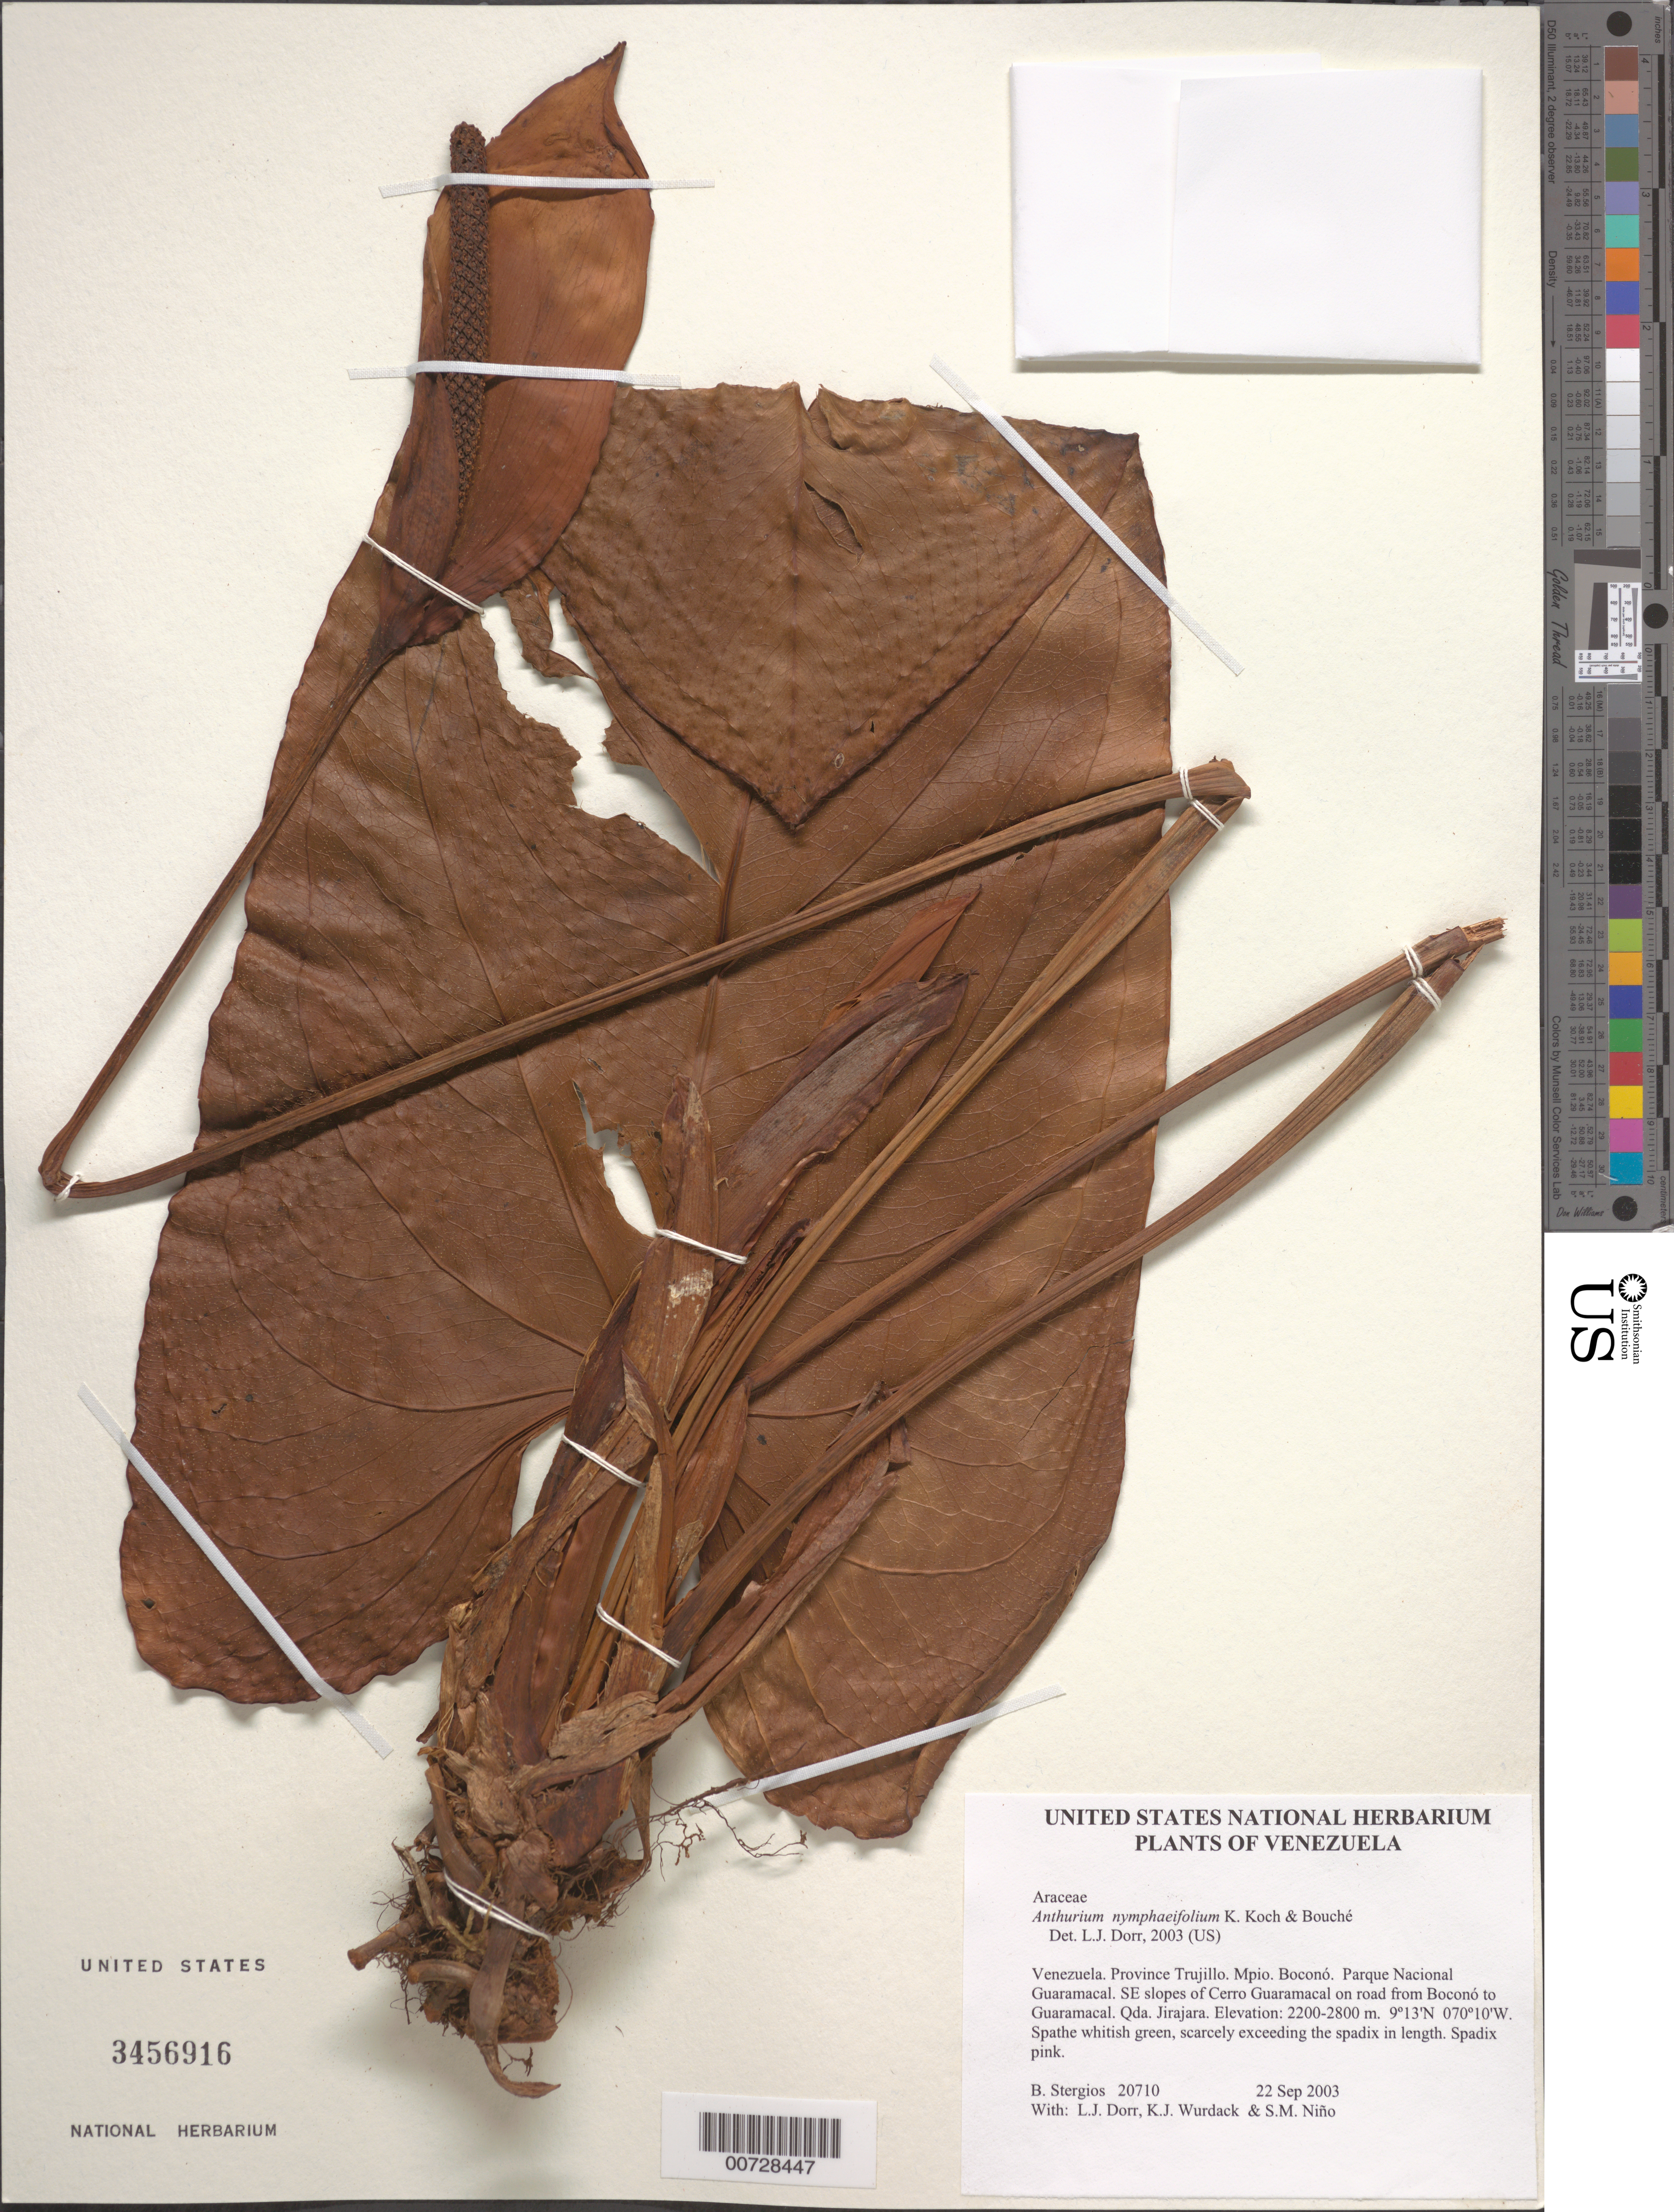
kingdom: Plantae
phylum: Tracheophyta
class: Liliopsida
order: Alismatales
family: Araceae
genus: Anthurium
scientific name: Anthurium nymphaeifolium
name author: K. Koch & C.D. Bouché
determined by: Dorr, L. J., (BOT), Smithsonian Institution - National Museum of Natural History (UNITED STATES)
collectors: B. G. Stergios, L. J. Dorr, K. Wurdack & S. M. Niño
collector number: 20710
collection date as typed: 22 Sep 2003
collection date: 2003-09-22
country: Venezuela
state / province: Trujillo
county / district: Boconó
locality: Parque Nacional Guaramacal. SE slopes of Cerro Guaramacal on road from Boconó to Guaramacal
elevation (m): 2200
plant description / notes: PORT, US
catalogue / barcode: US 3456916